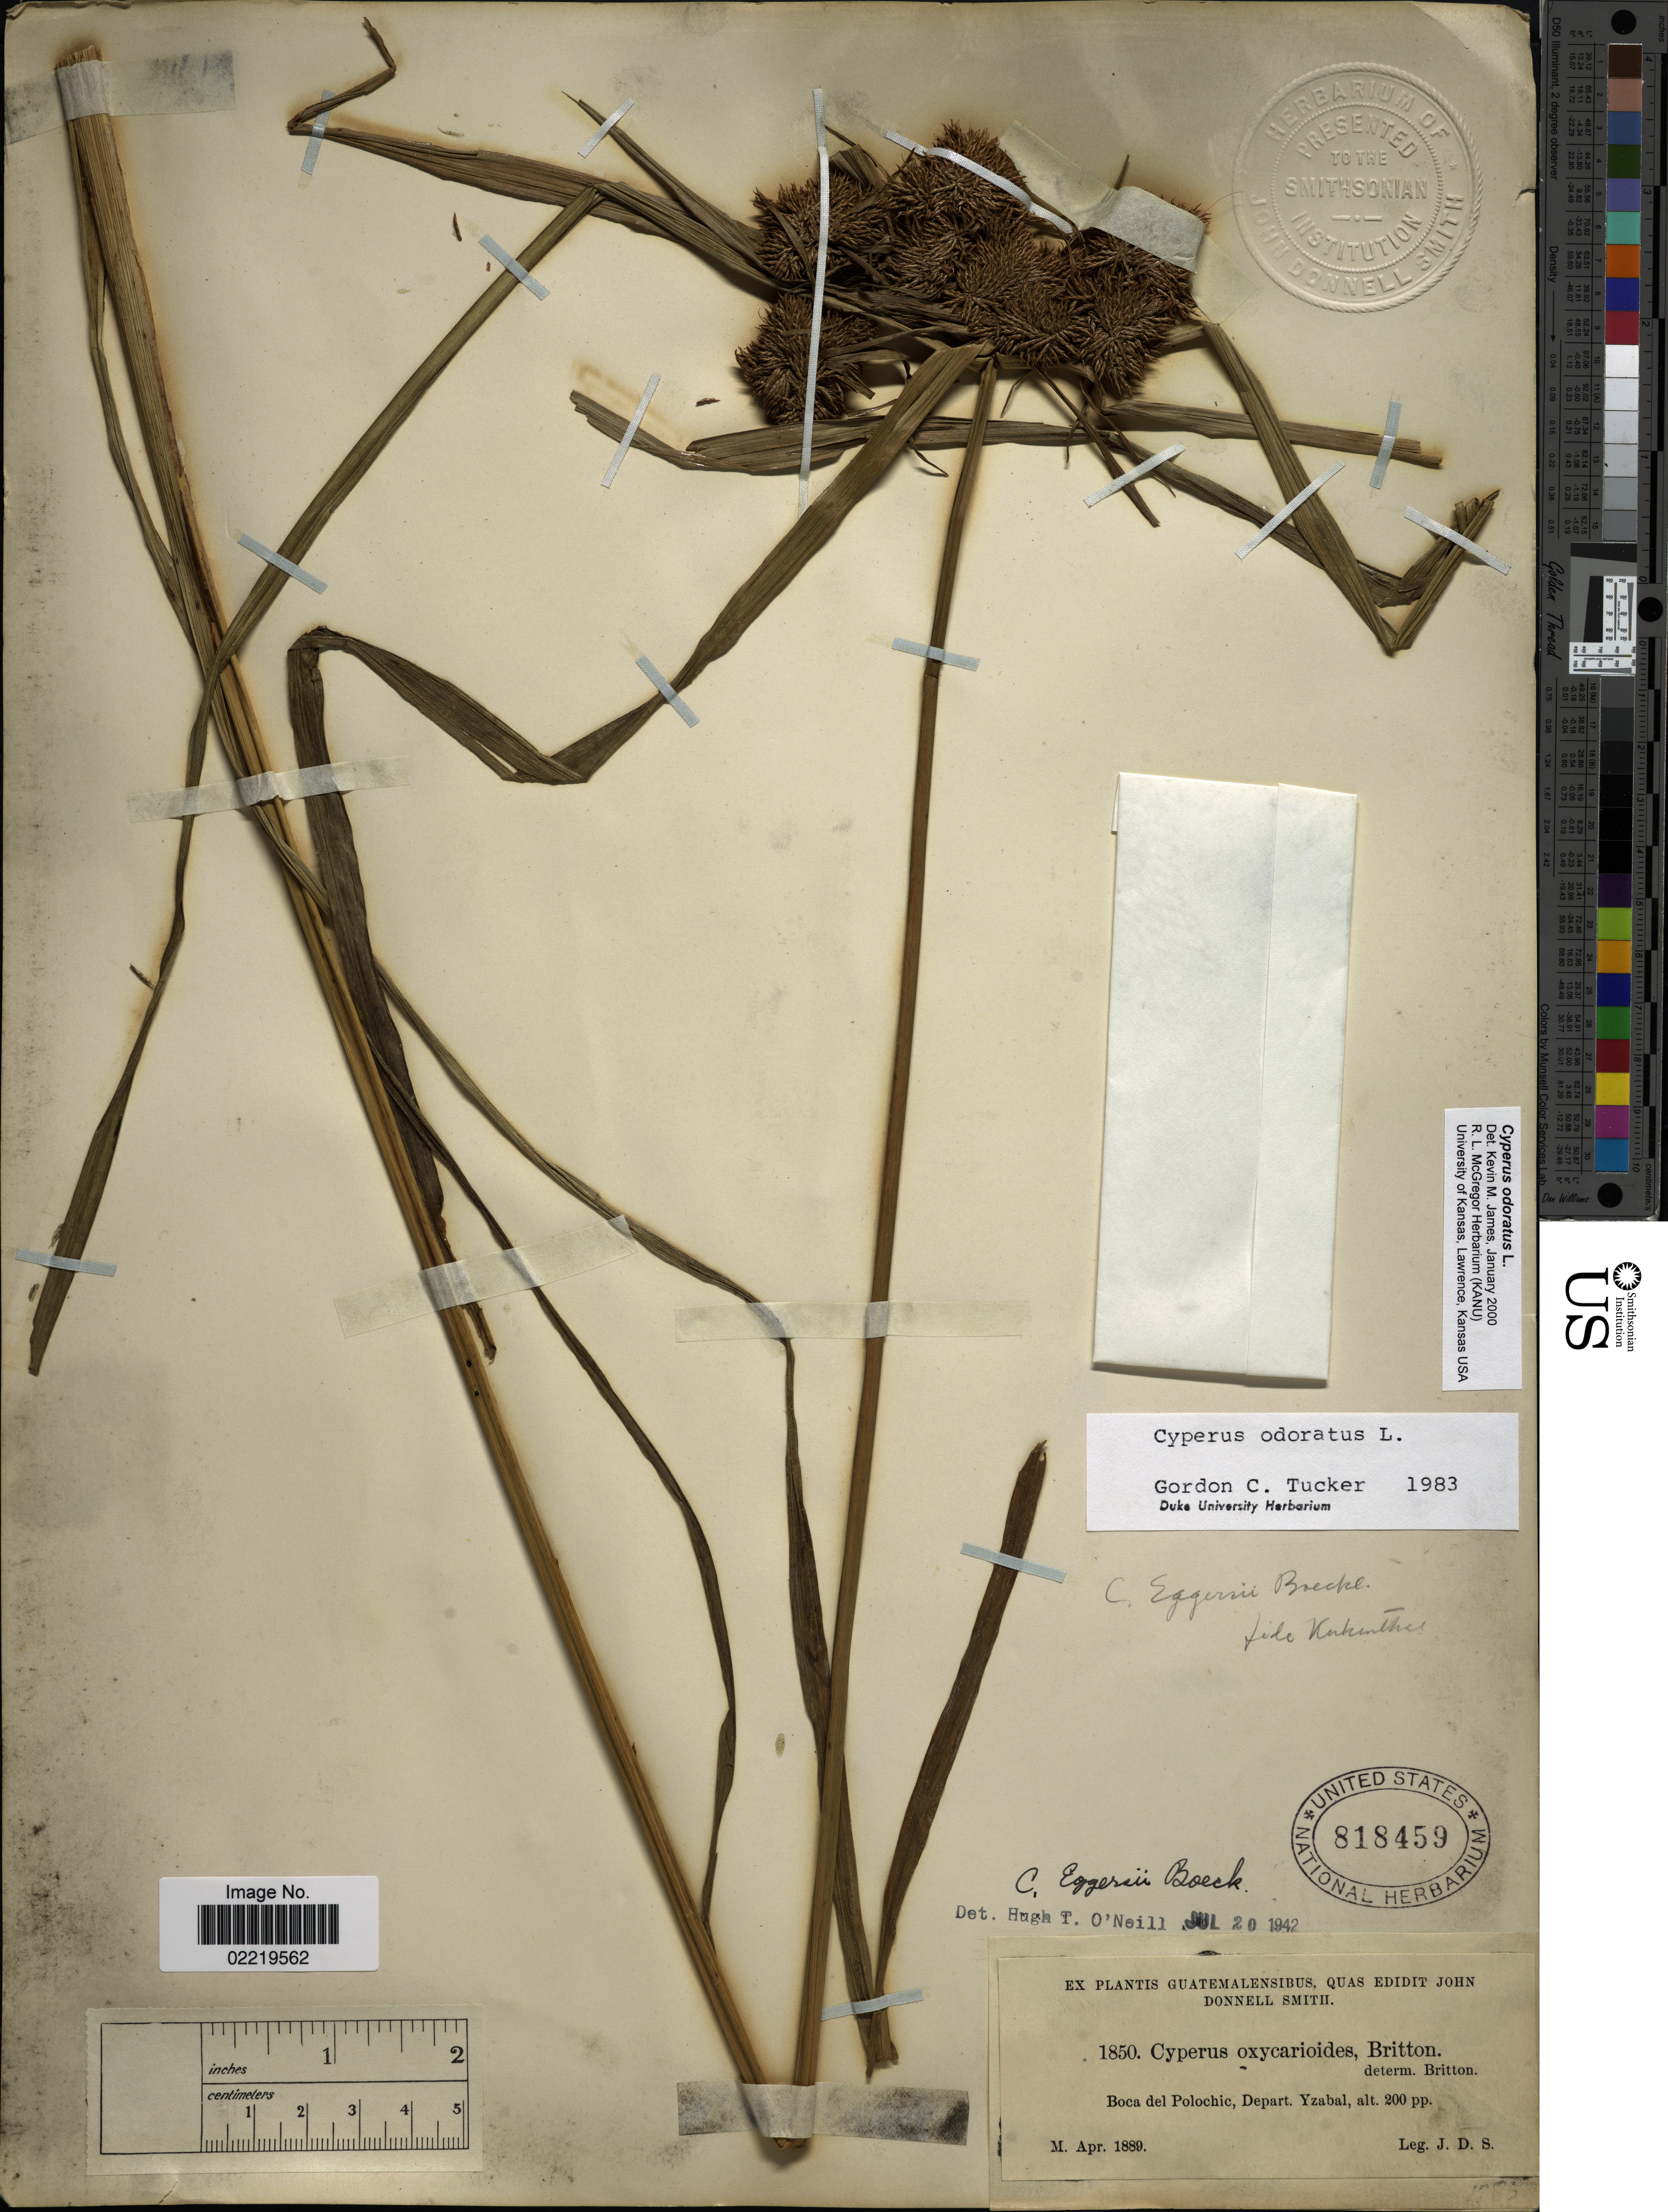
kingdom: Plantae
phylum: Tracheophyta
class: Liliopsida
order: Poales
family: Cyperaceae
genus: Cyperus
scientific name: Cyperus odoratus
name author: L.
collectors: J. Donnell Smith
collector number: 1850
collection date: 1889-04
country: Guatemala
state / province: Izabal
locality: Boca del Polochic, Depart. Yzabal.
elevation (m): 61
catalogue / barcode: US 818459